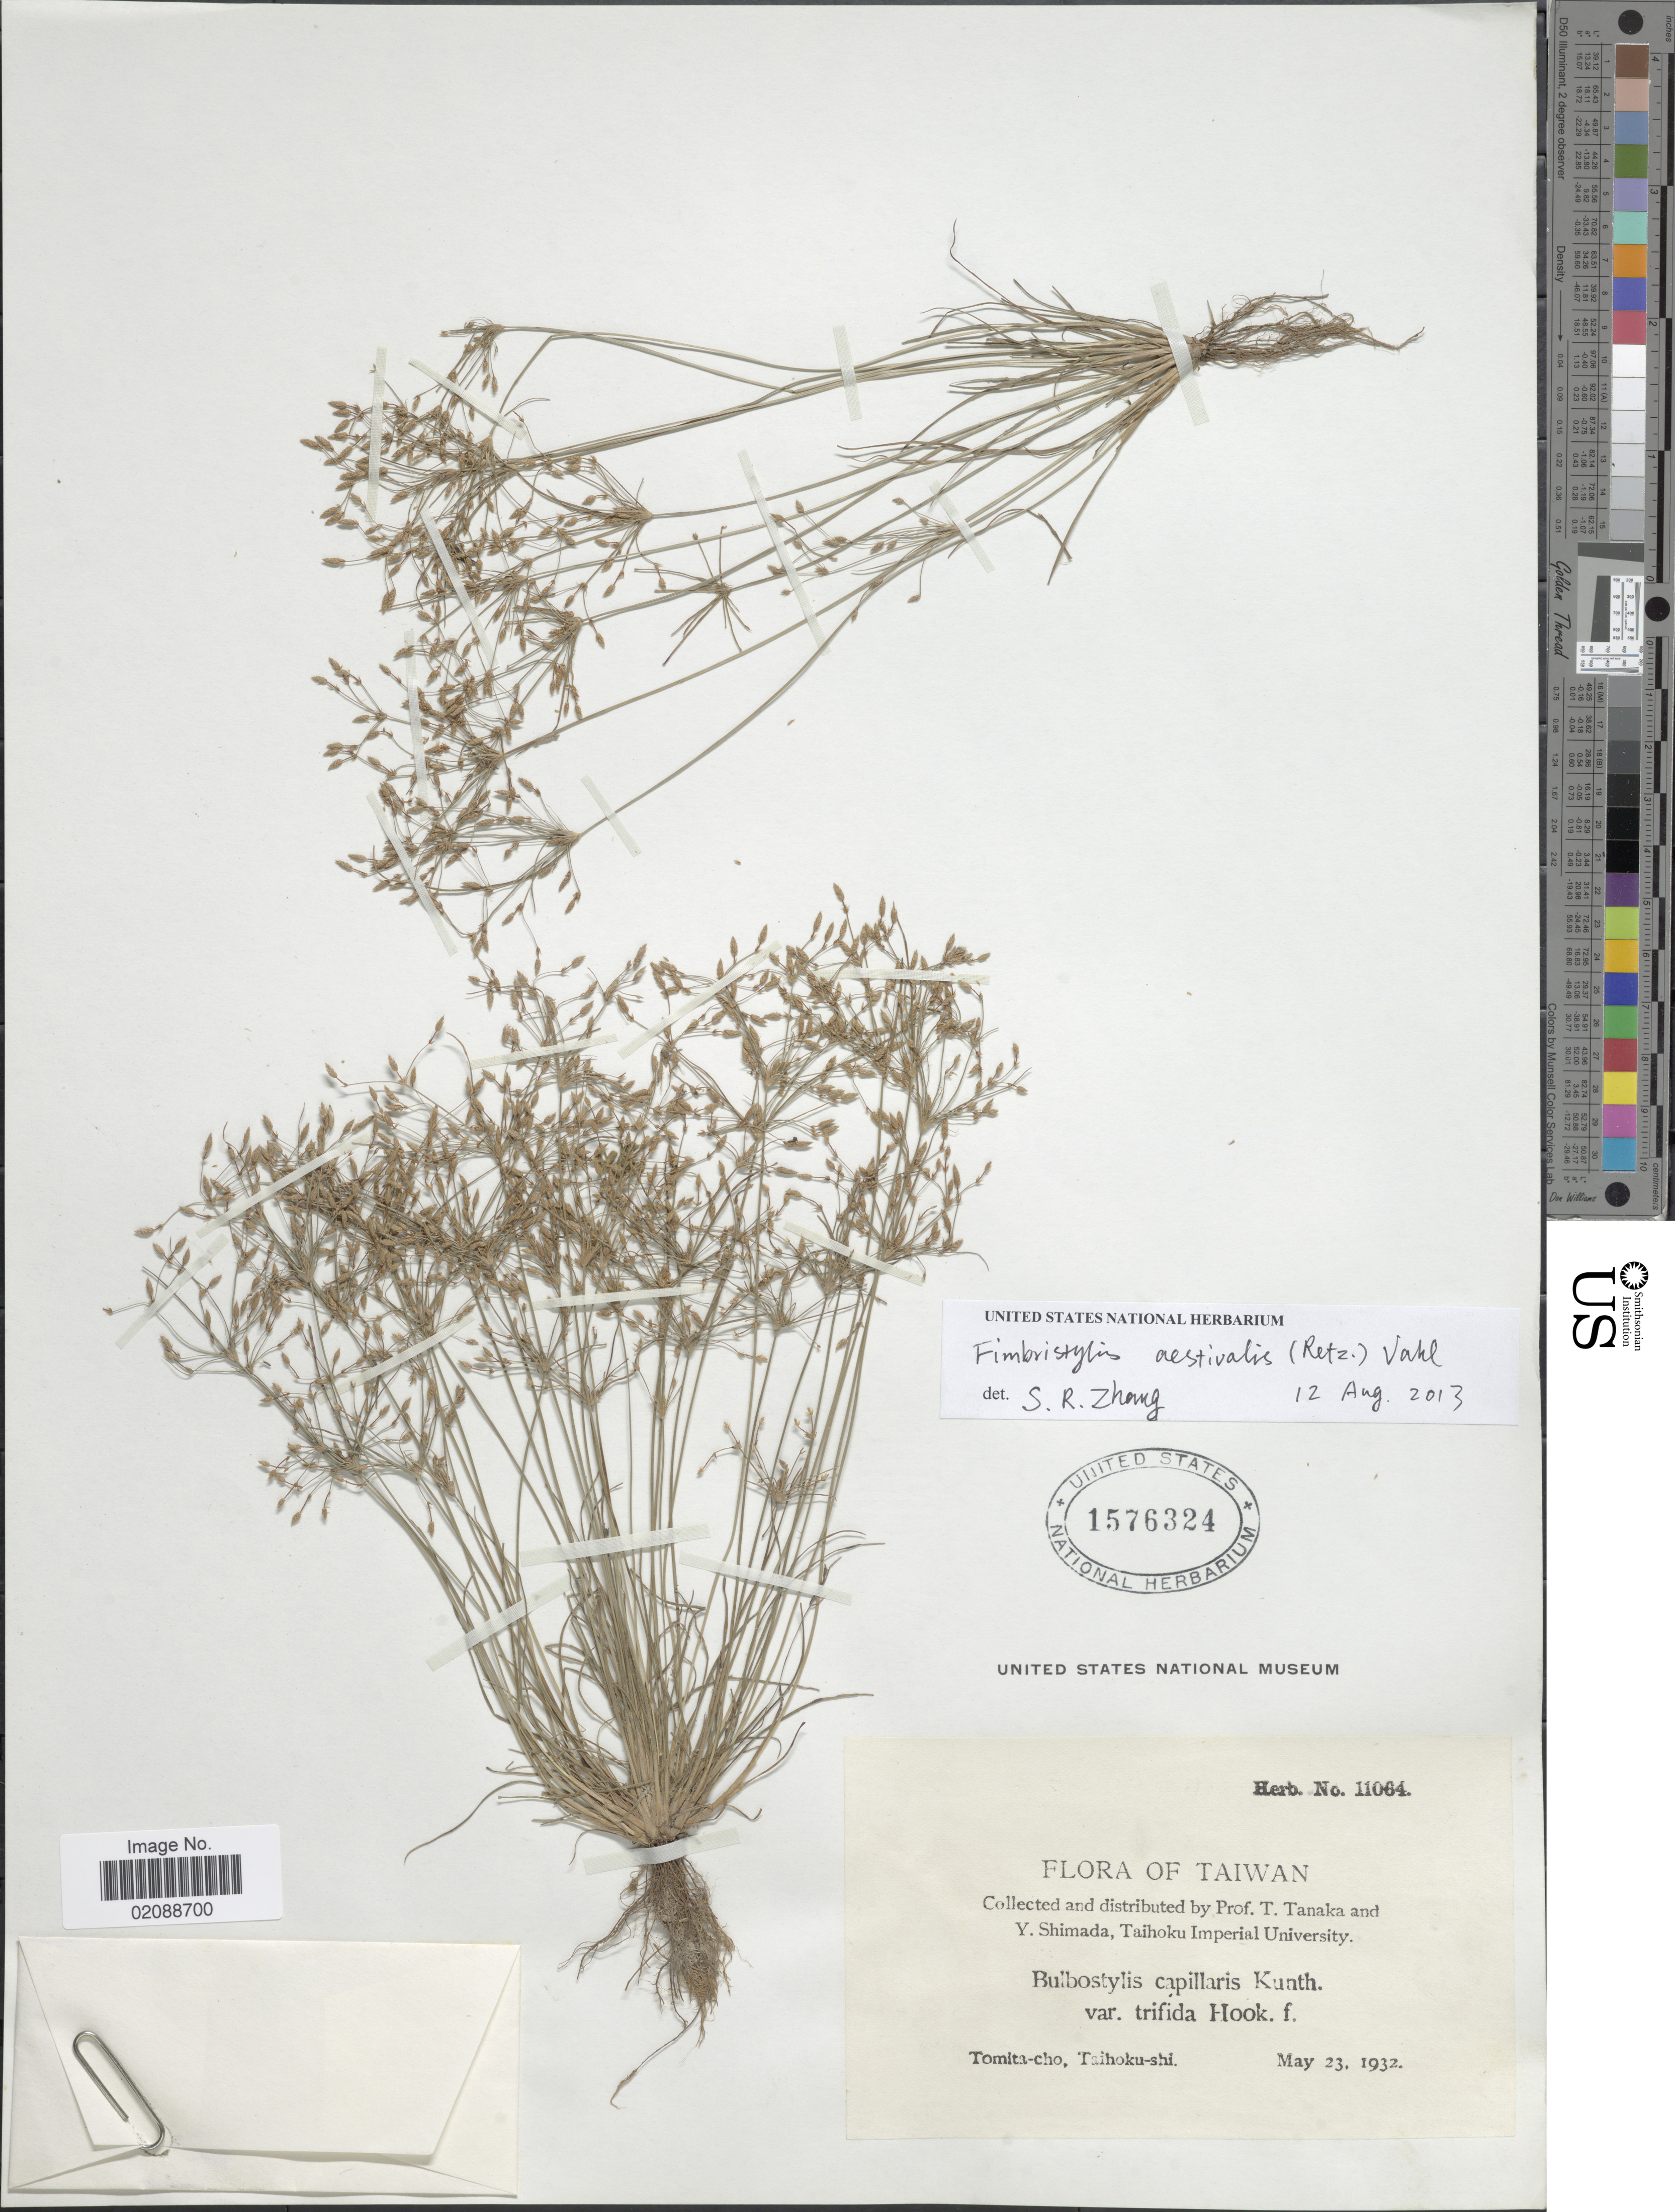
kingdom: Plantae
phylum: Tracheophyta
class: Liliopsida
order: Poales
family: Cyperaceae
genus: Fimbristylis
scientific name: Fimbristylis aestivalis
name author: (Retz.) Vahl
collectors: T. Tanaka & Y. Shimada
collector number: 11064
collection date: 1932-05-23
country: Taiwan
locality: Tomita-cho, Taihoku-shi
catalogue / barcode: US 1576324